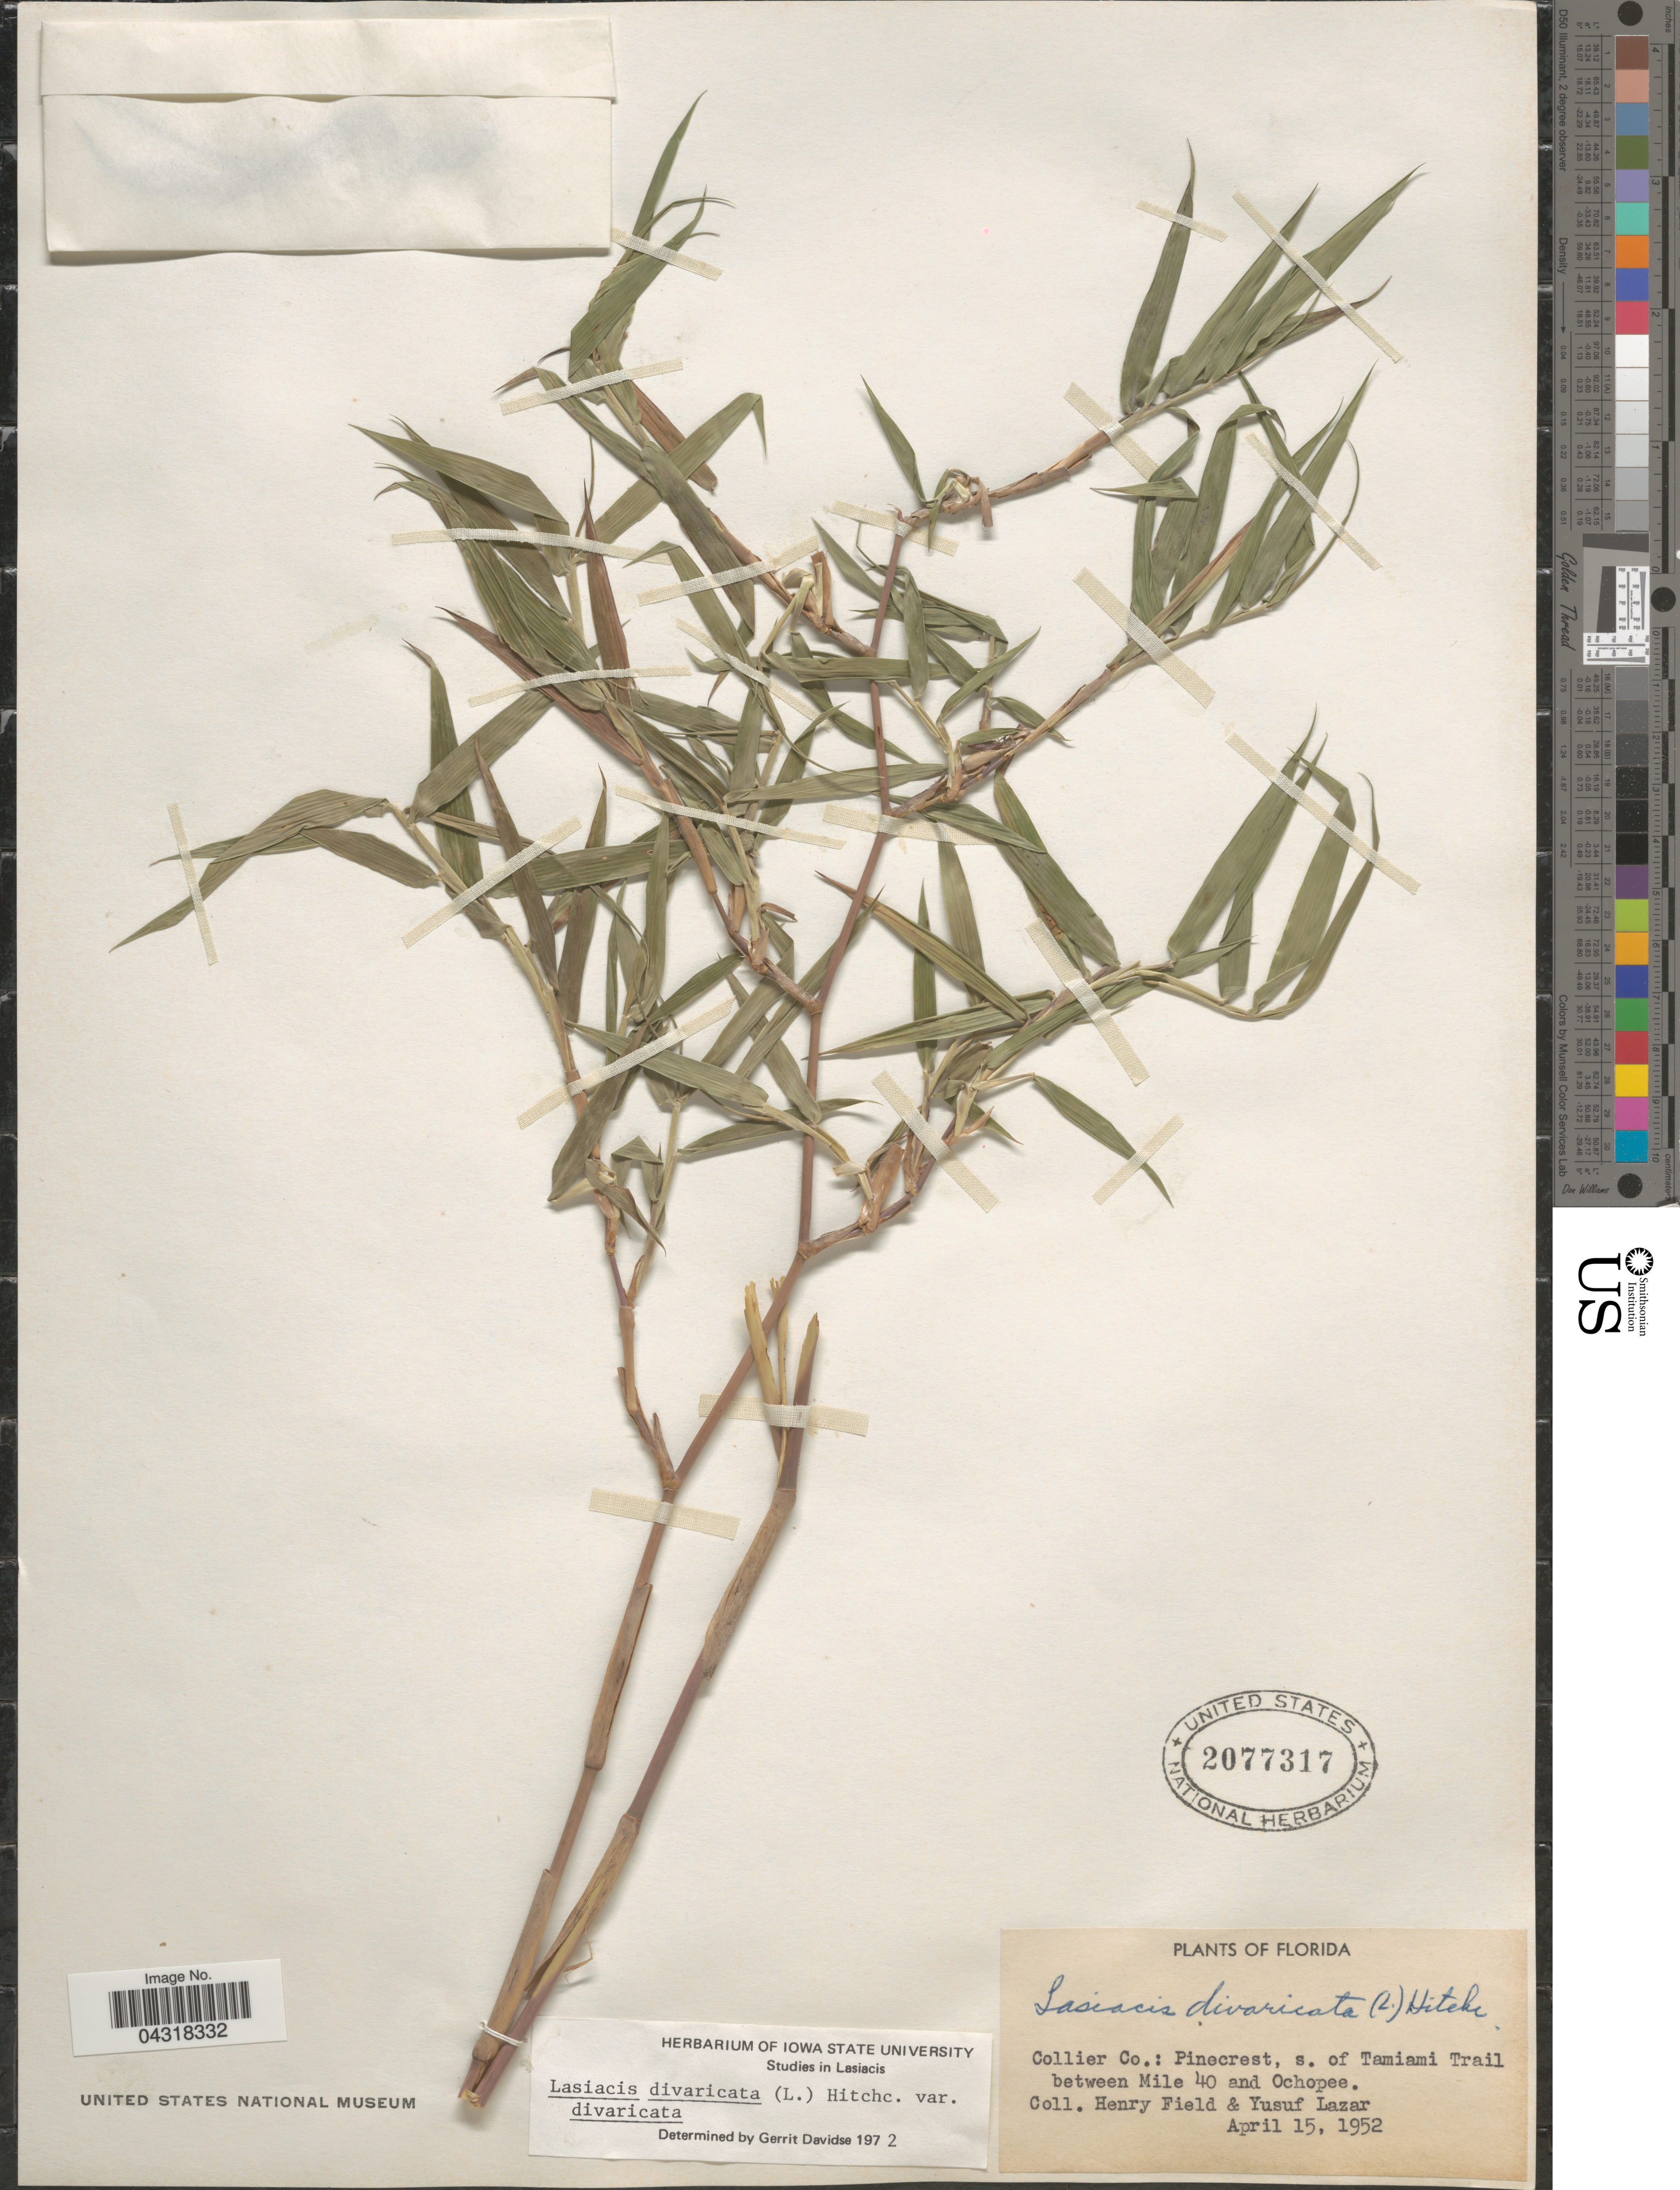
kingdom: Plantae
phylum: Tracheophyta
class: Liliopsida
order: Poales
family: Poaceae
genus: Lasiacis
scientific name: Lasiacis divaricata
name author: (L.) Hitchc.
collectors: H. Field & Y. Lazar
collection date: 1952-04-15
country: United States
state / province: Florida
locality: Collier Co.: Pinecrest, s. of Tamiami Trail between Mile 40 and Ochopee.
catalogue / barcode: US 2077317